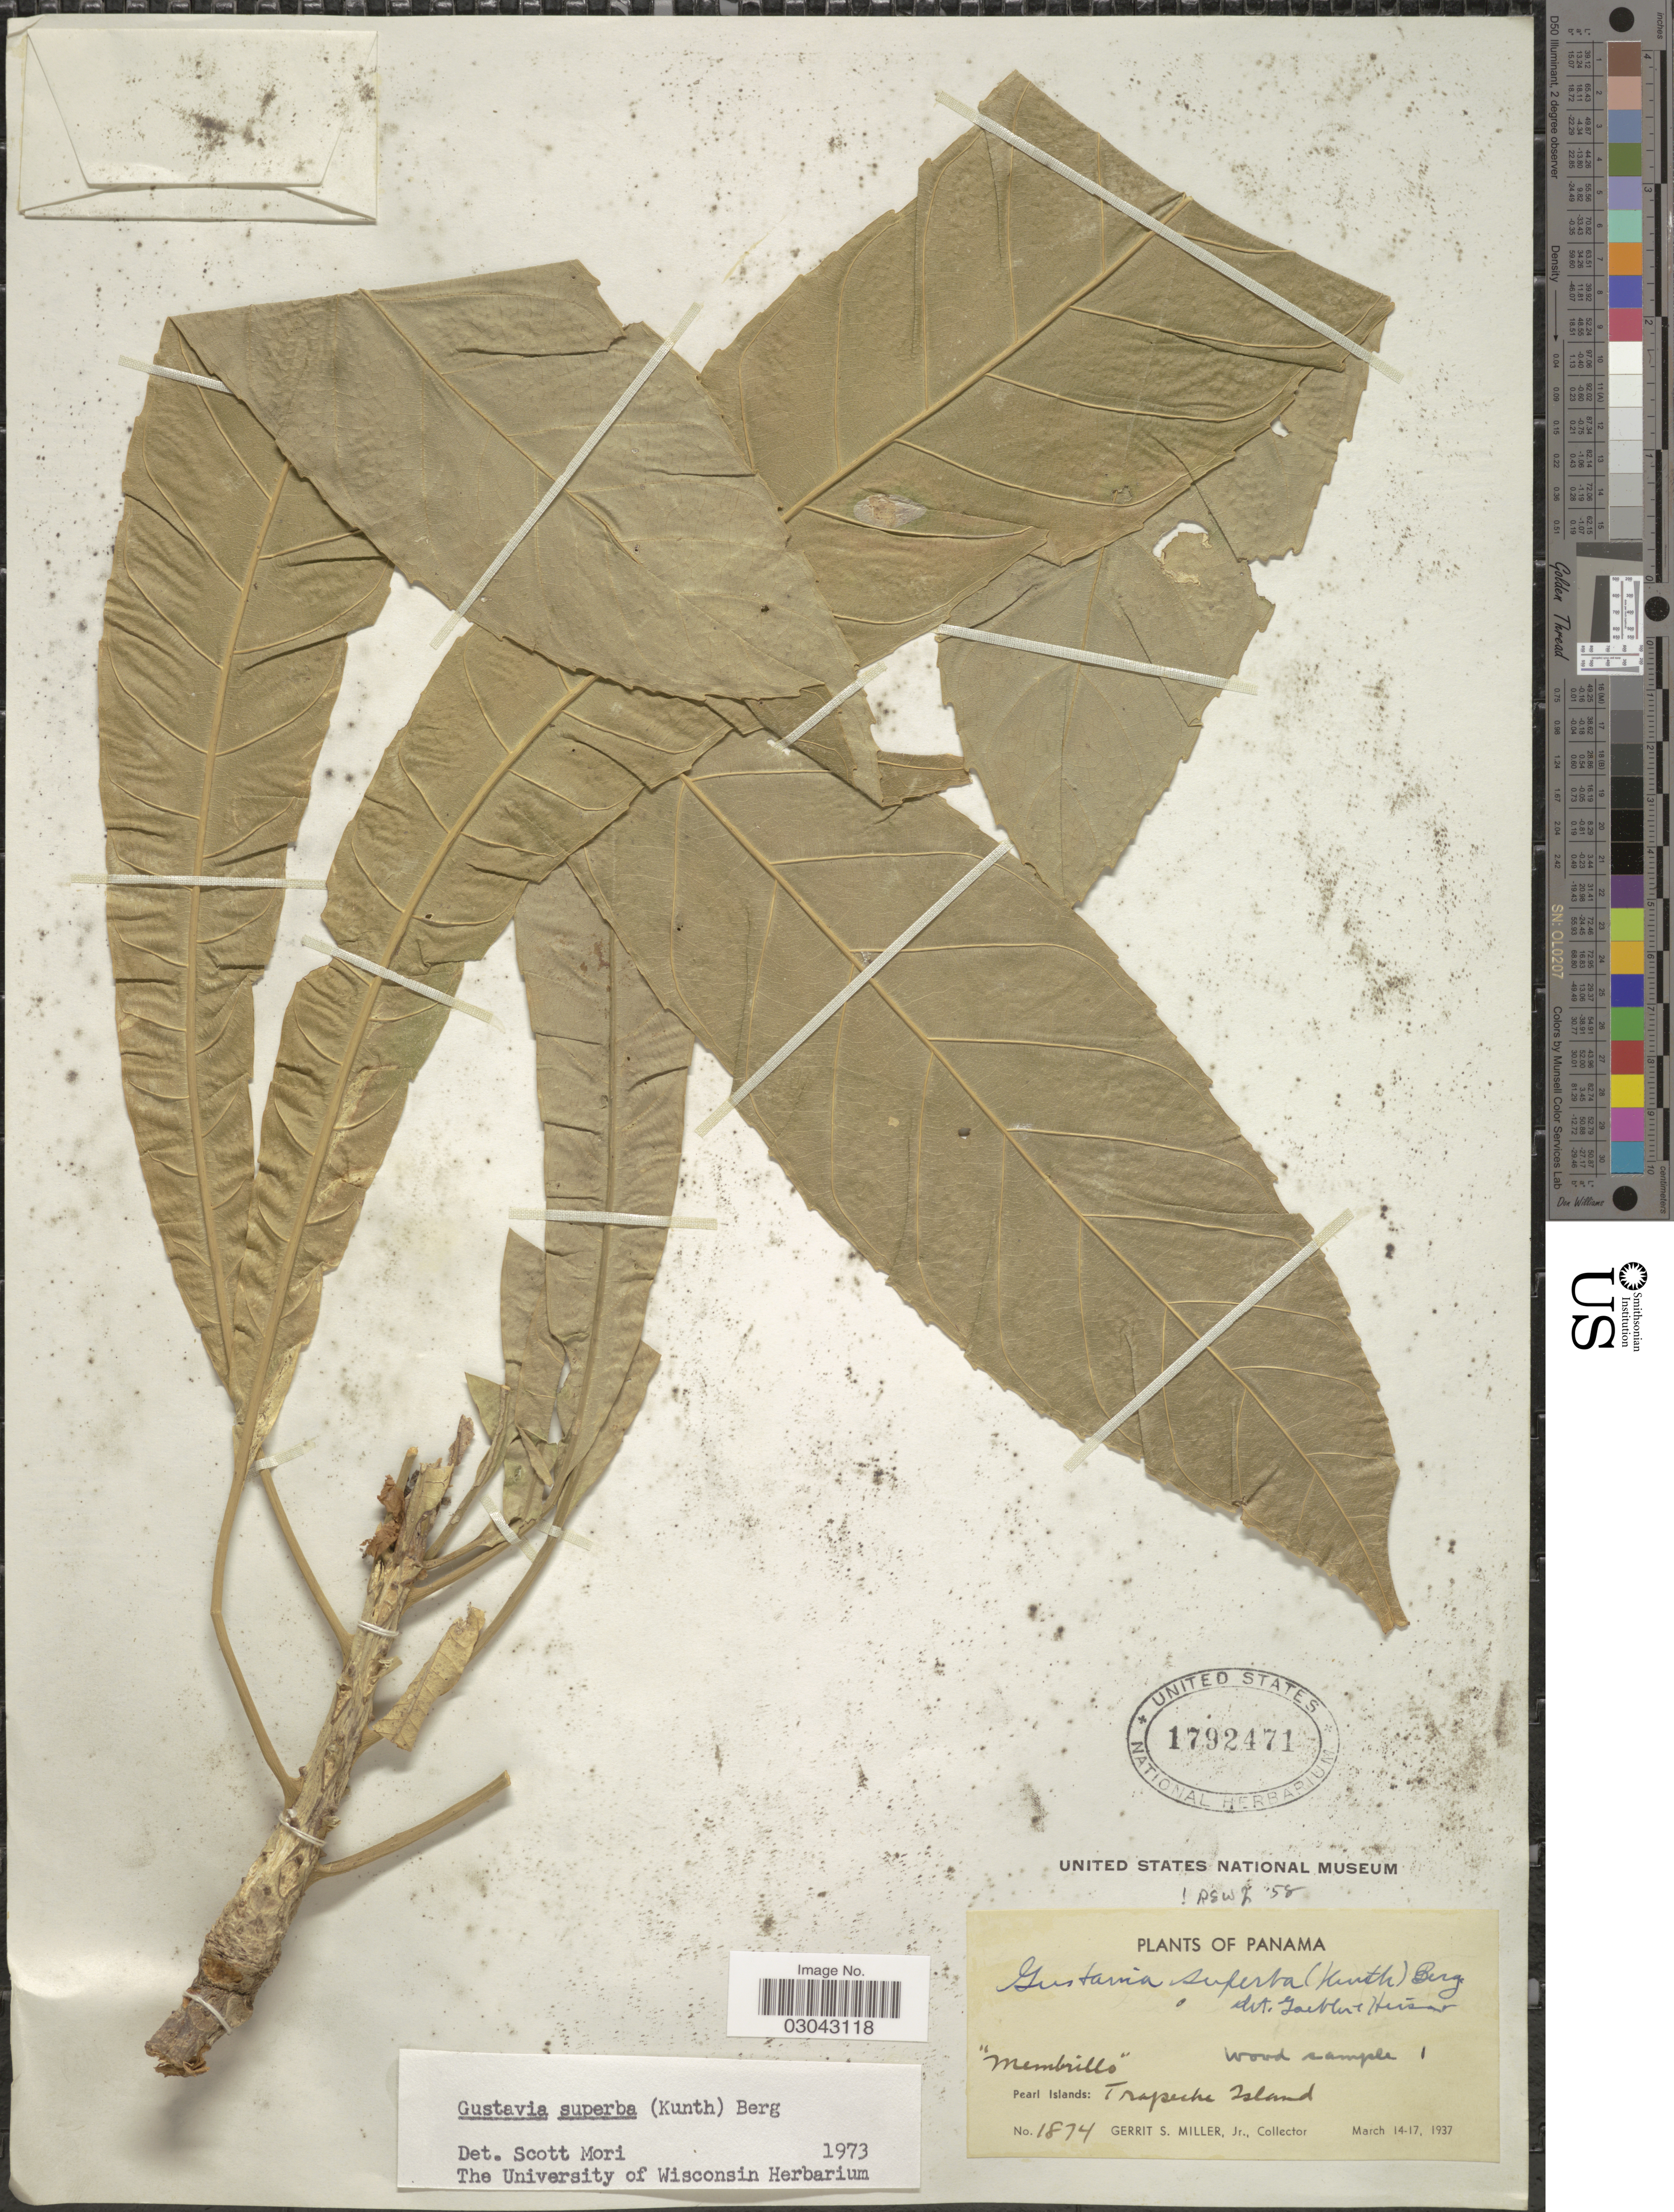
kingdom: Plantae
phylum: Tracheophyta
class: Magnoliopsida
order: Ericales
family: Lecythidaceae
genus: Gustavia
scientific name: Gustavia superba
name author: (Kunth) O. Berg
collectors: G. S. Miller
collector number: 1874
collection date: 1937-03-14/1937-03-17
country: Panama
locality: Pearl Islands: Trapiche Island.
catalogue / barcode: US 1792471